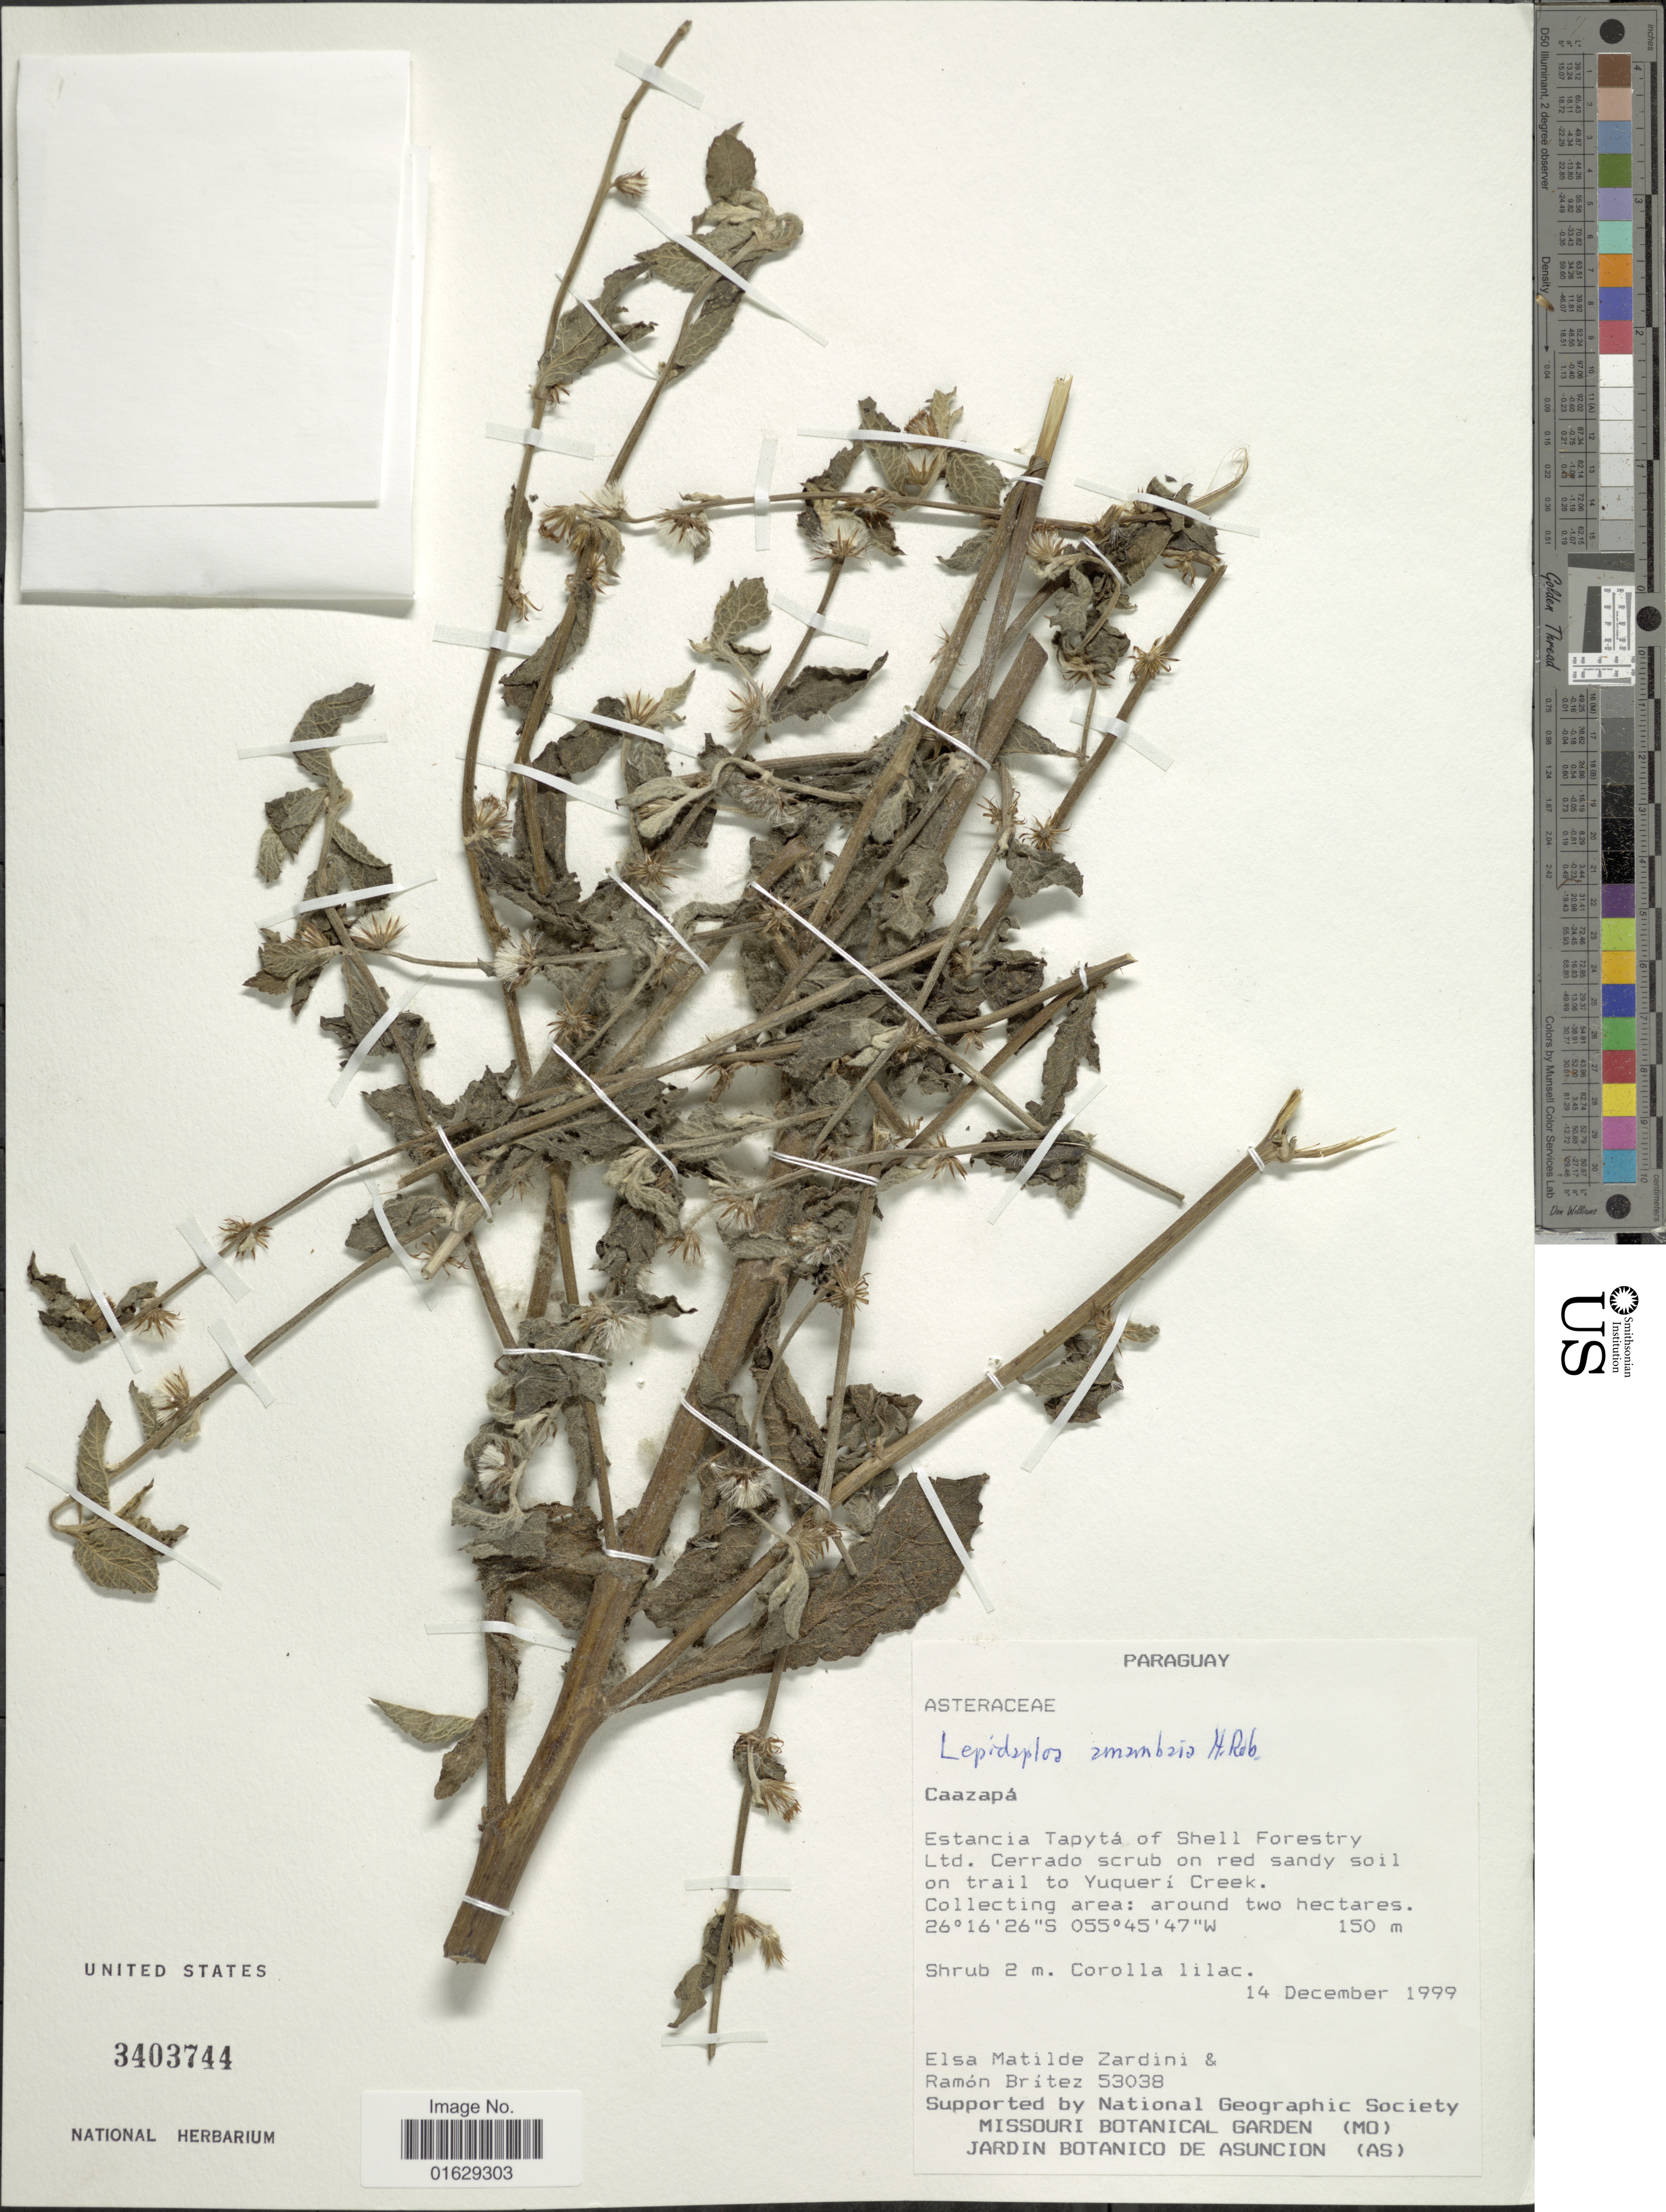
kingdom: Plantae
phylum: Tracheophyta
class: Magnoliopsida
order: Asterales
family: Asteraceae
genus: Lepidaploa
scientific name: Lepidaploa amambaia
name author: (H. Rob.)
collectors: E. M. Zardini & R. Brítez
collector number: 53038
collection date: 1999-12-14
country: Paraguay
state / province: Caazapa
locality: Caazapa, Estancia Tapyta of Shell Forestry Ltd., Cerrado scrub on red sandy soil on trail to Yuqueri Creek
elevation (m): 150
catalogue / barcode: US 3403744